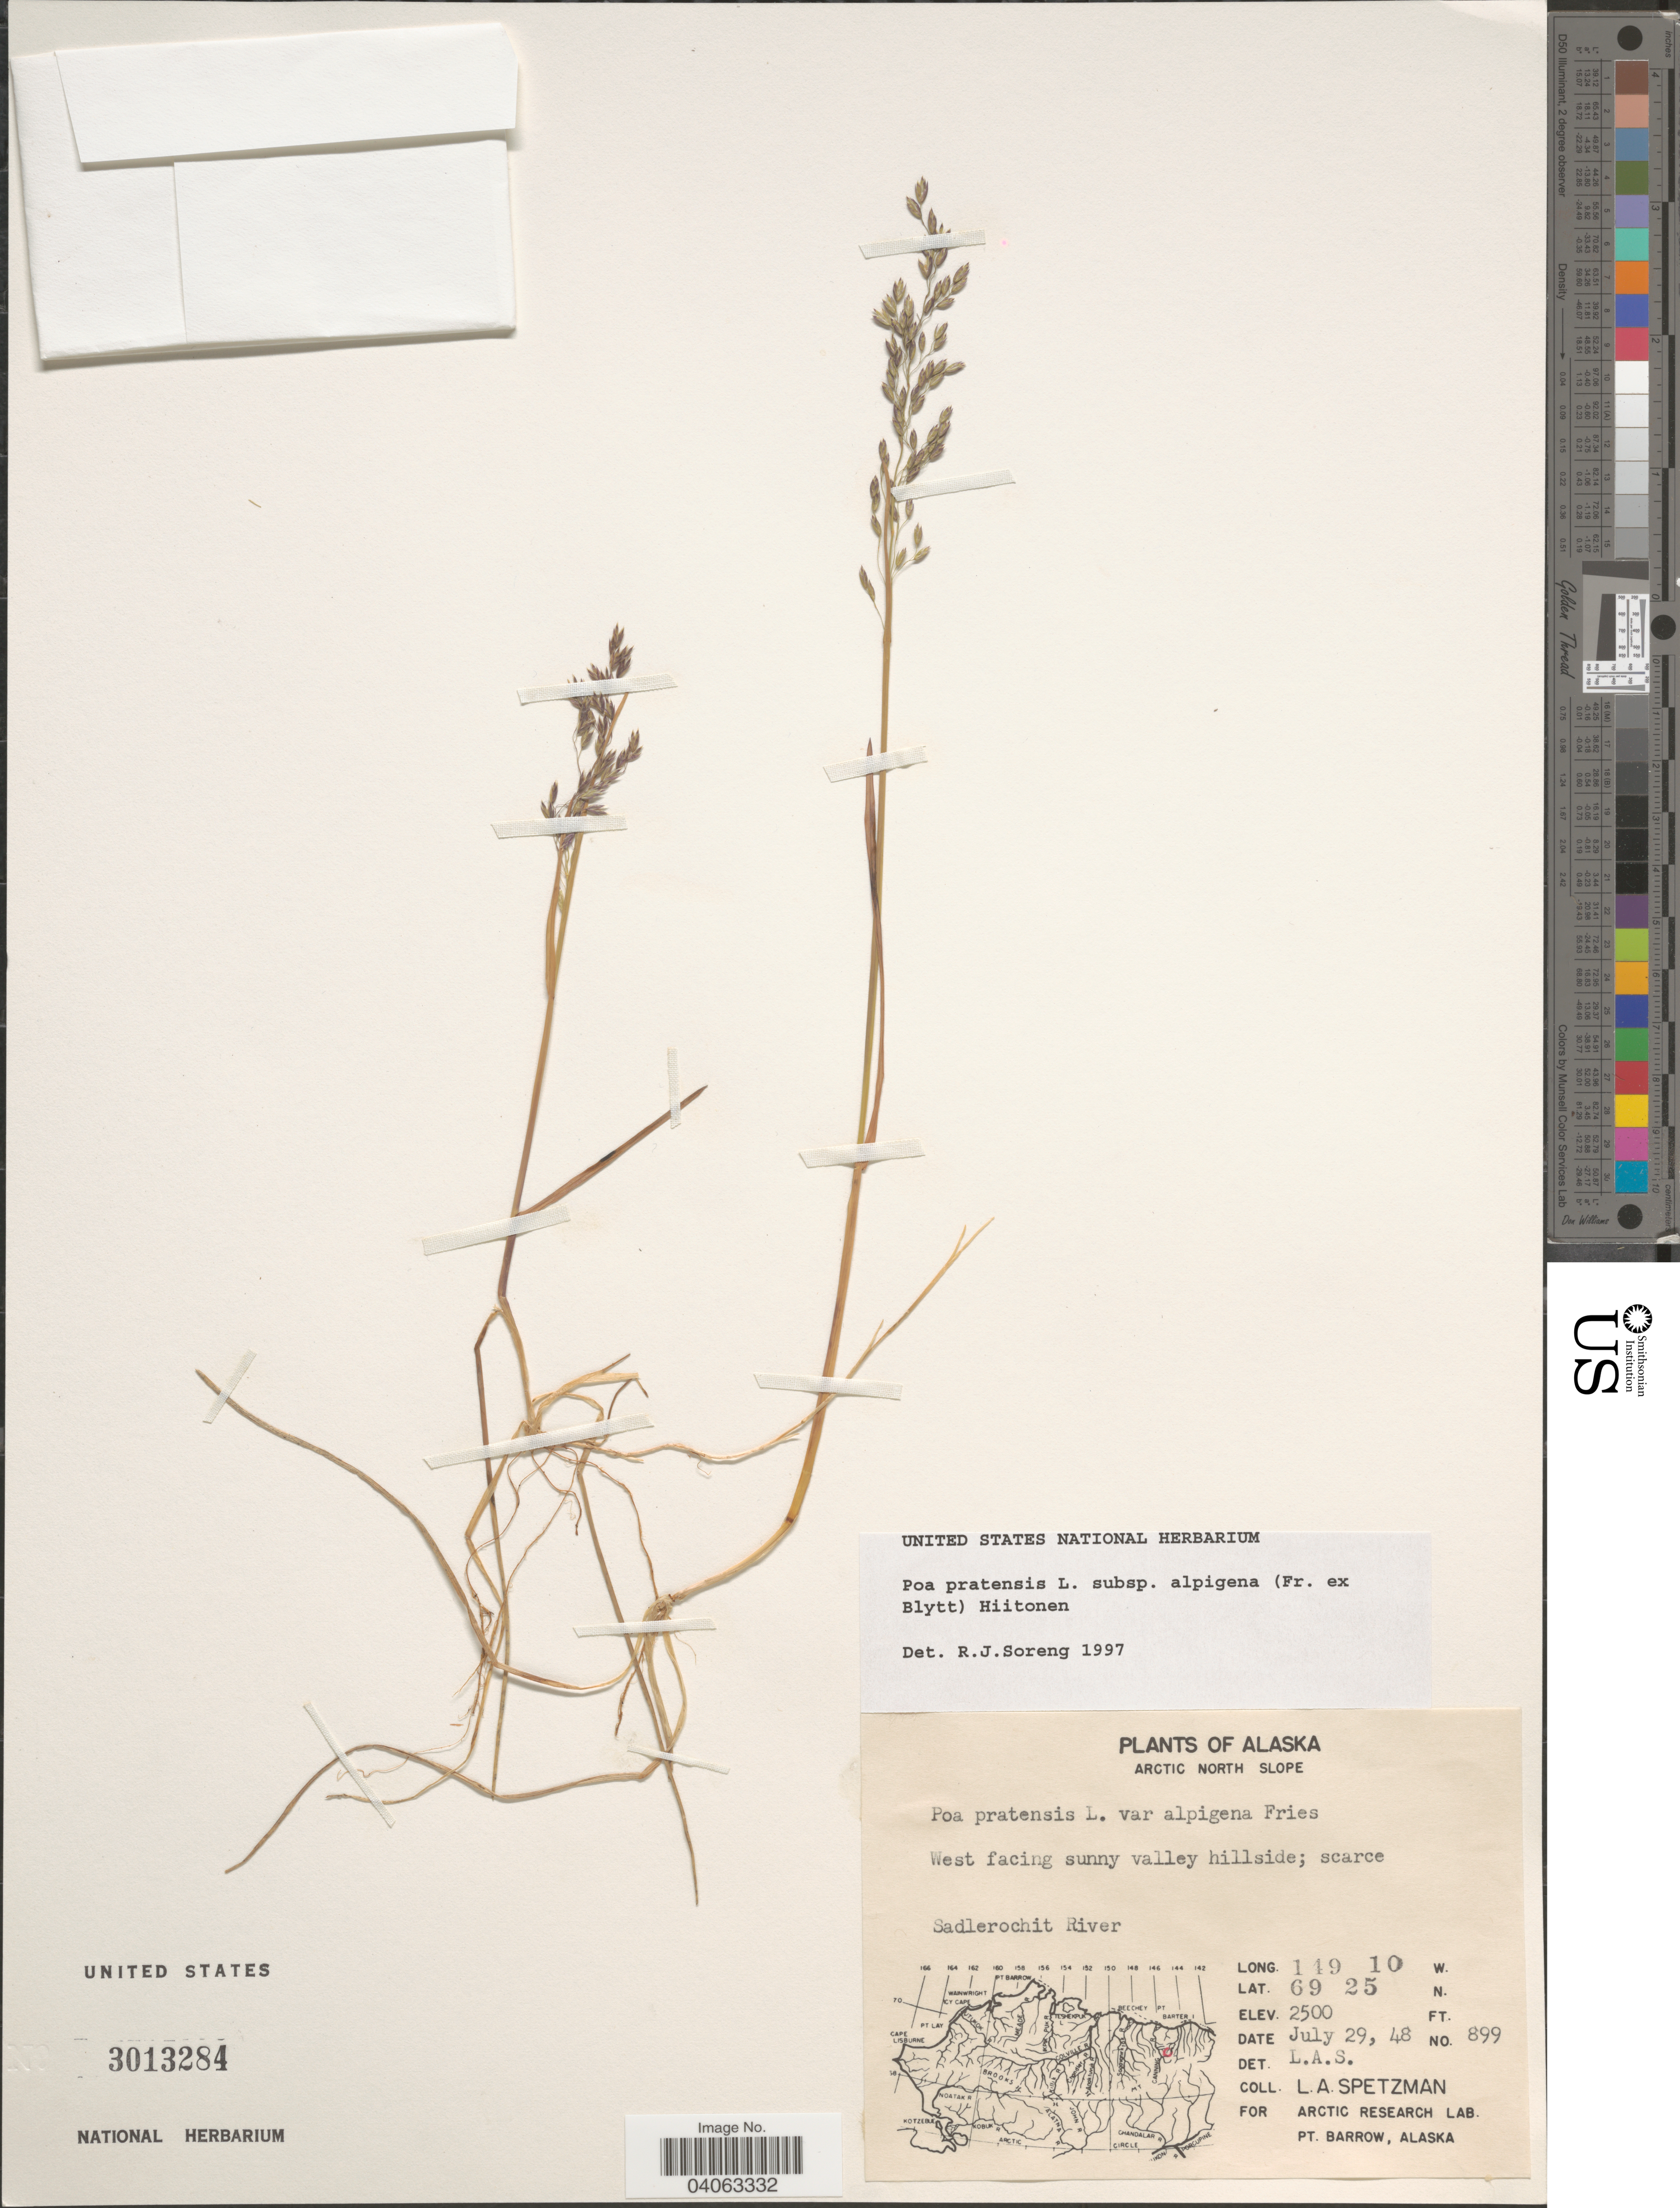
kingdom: Plantae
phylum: Tracheophyta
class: Liliopsida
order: Poales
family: Poaceae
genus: Poa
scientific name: Poa pratensis subsp. alpigena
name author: (Lindm.) Hiitonen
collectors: L. Spetzman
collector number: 899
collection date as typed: Transcribed d/m/y: 29/7/48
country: United States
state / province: Alaska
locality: Arctic North Slope. West facing sunny valley hillside. Sadlerochit River.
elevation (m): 762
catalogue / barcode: US 3013284